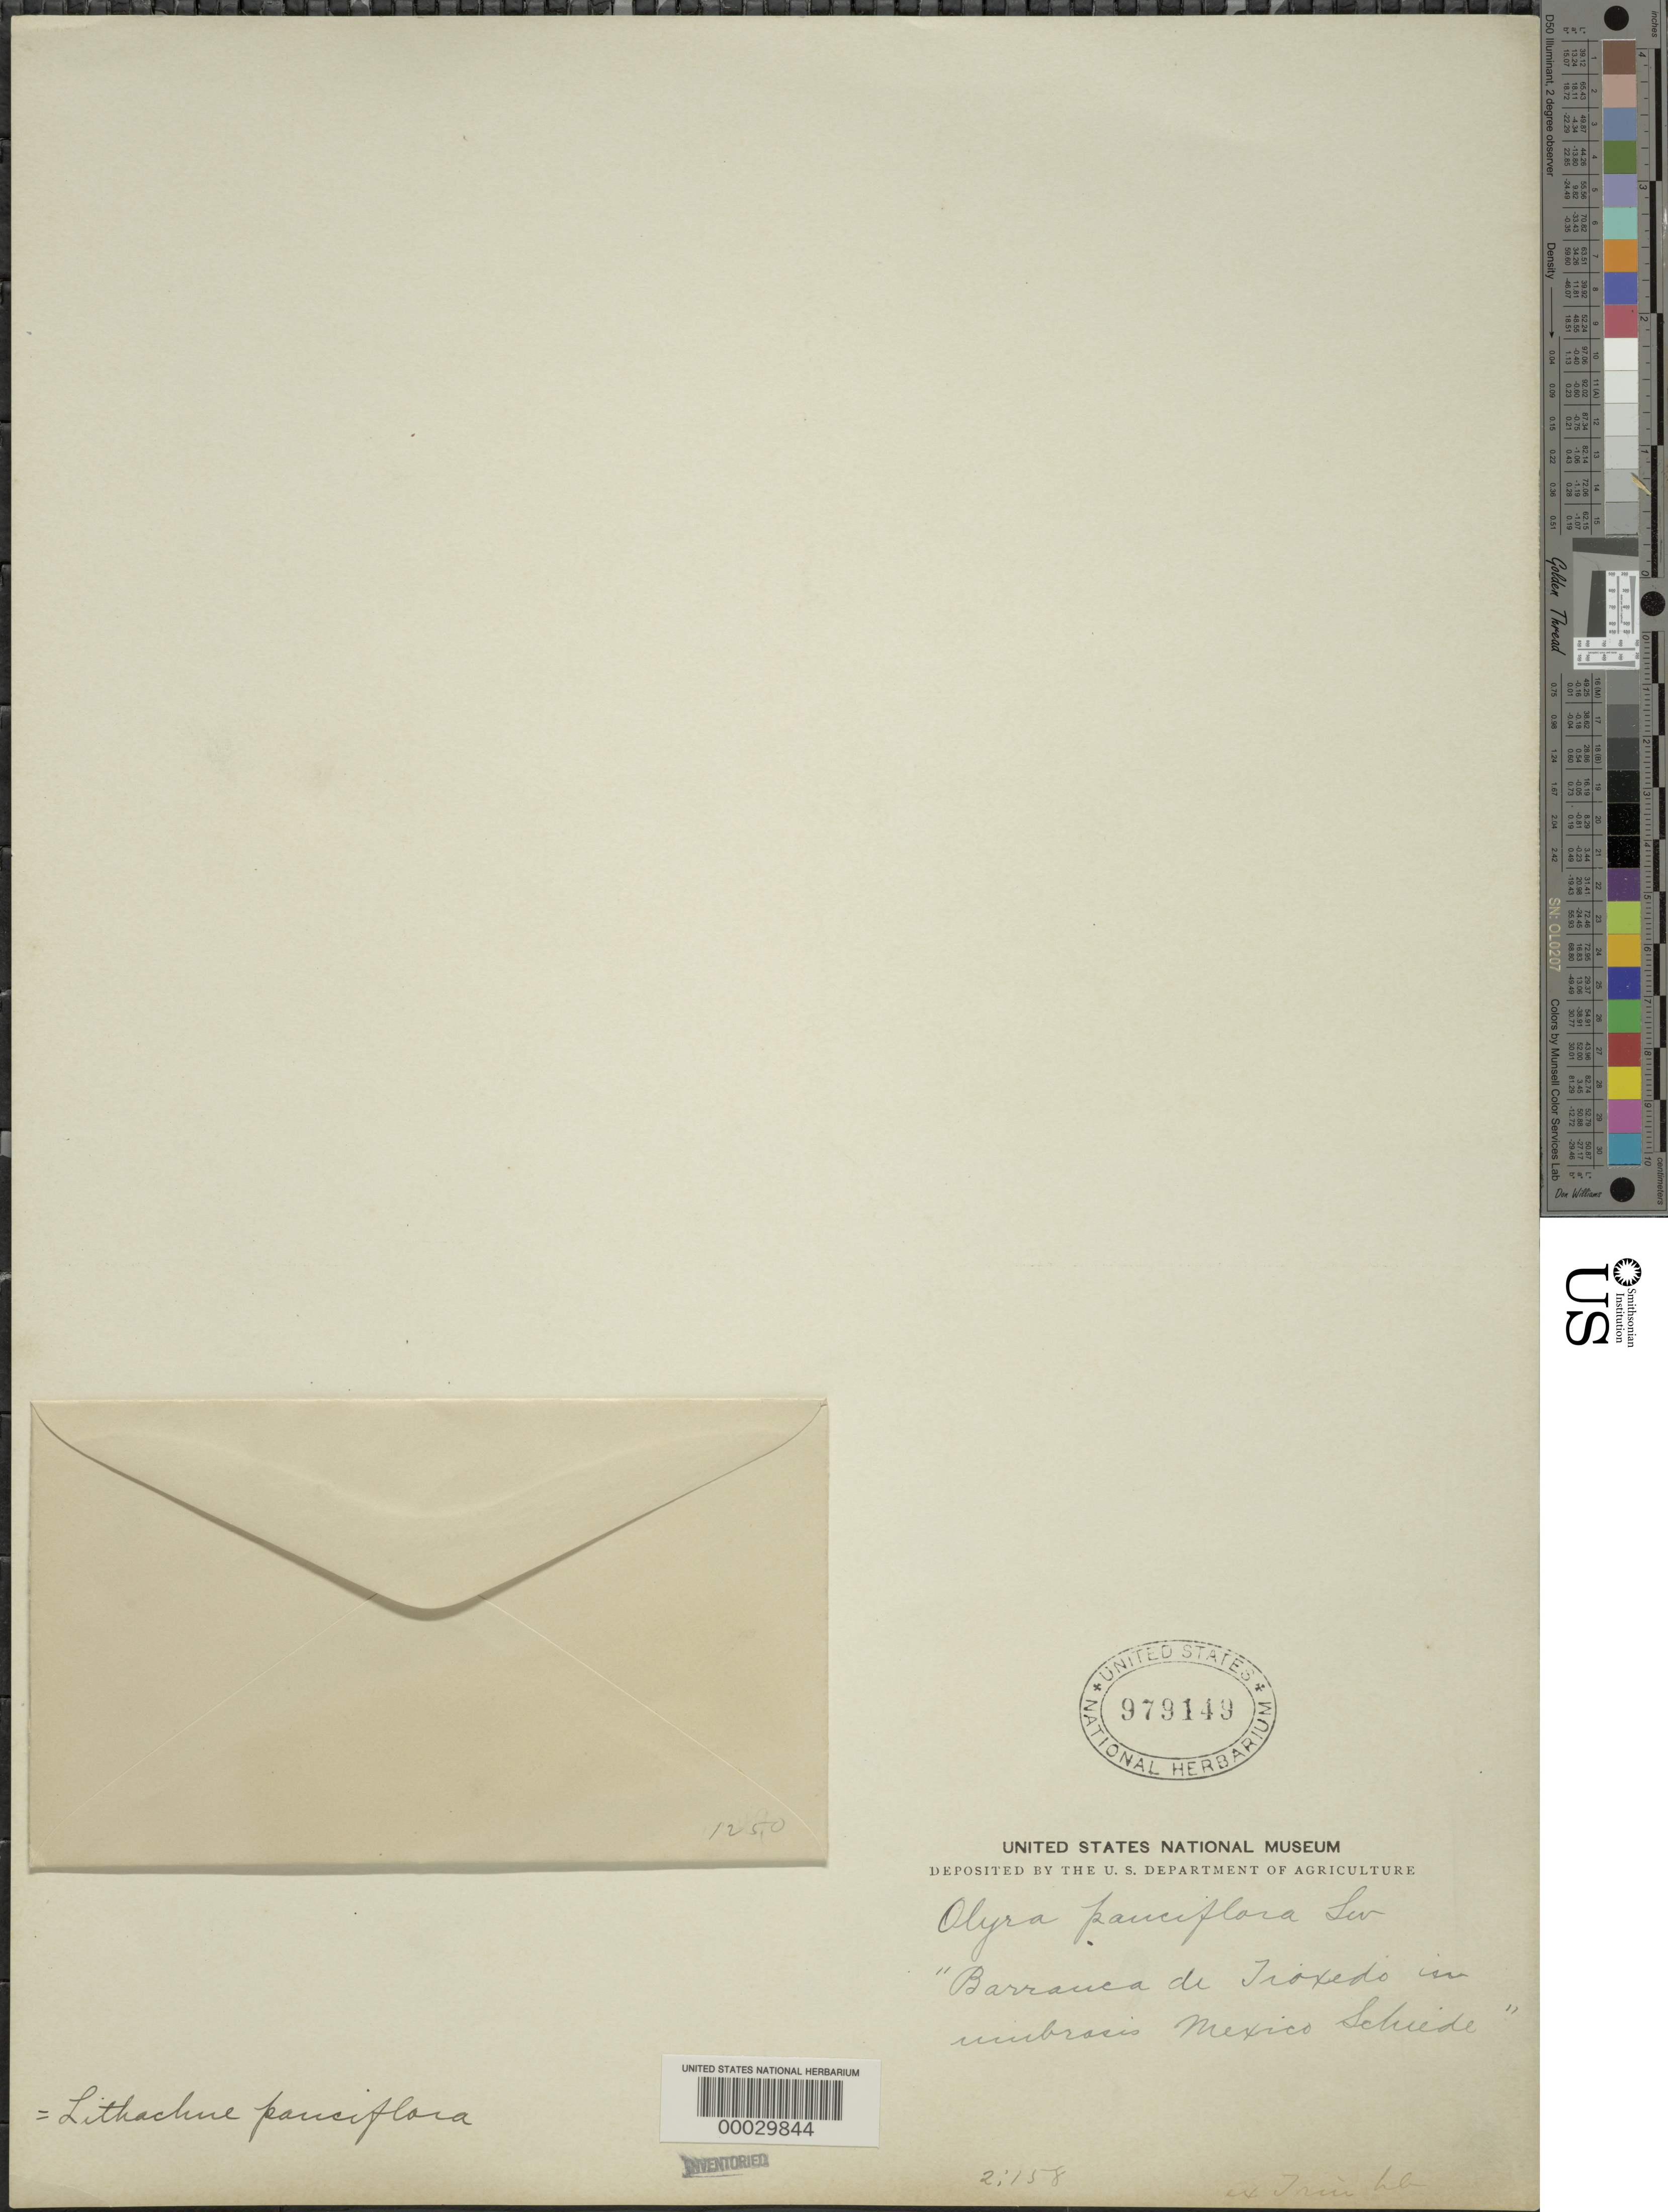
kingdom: Plantae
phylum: Tracheophyta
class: Liliopsida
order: Poales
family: Poaceae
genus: Lithachne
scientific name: Lithachne pauciflora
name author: (Sw.) P. Beauv.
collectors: C. J. W. Schiede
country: Mexico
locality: E of Monserrat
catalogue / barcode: US 979149